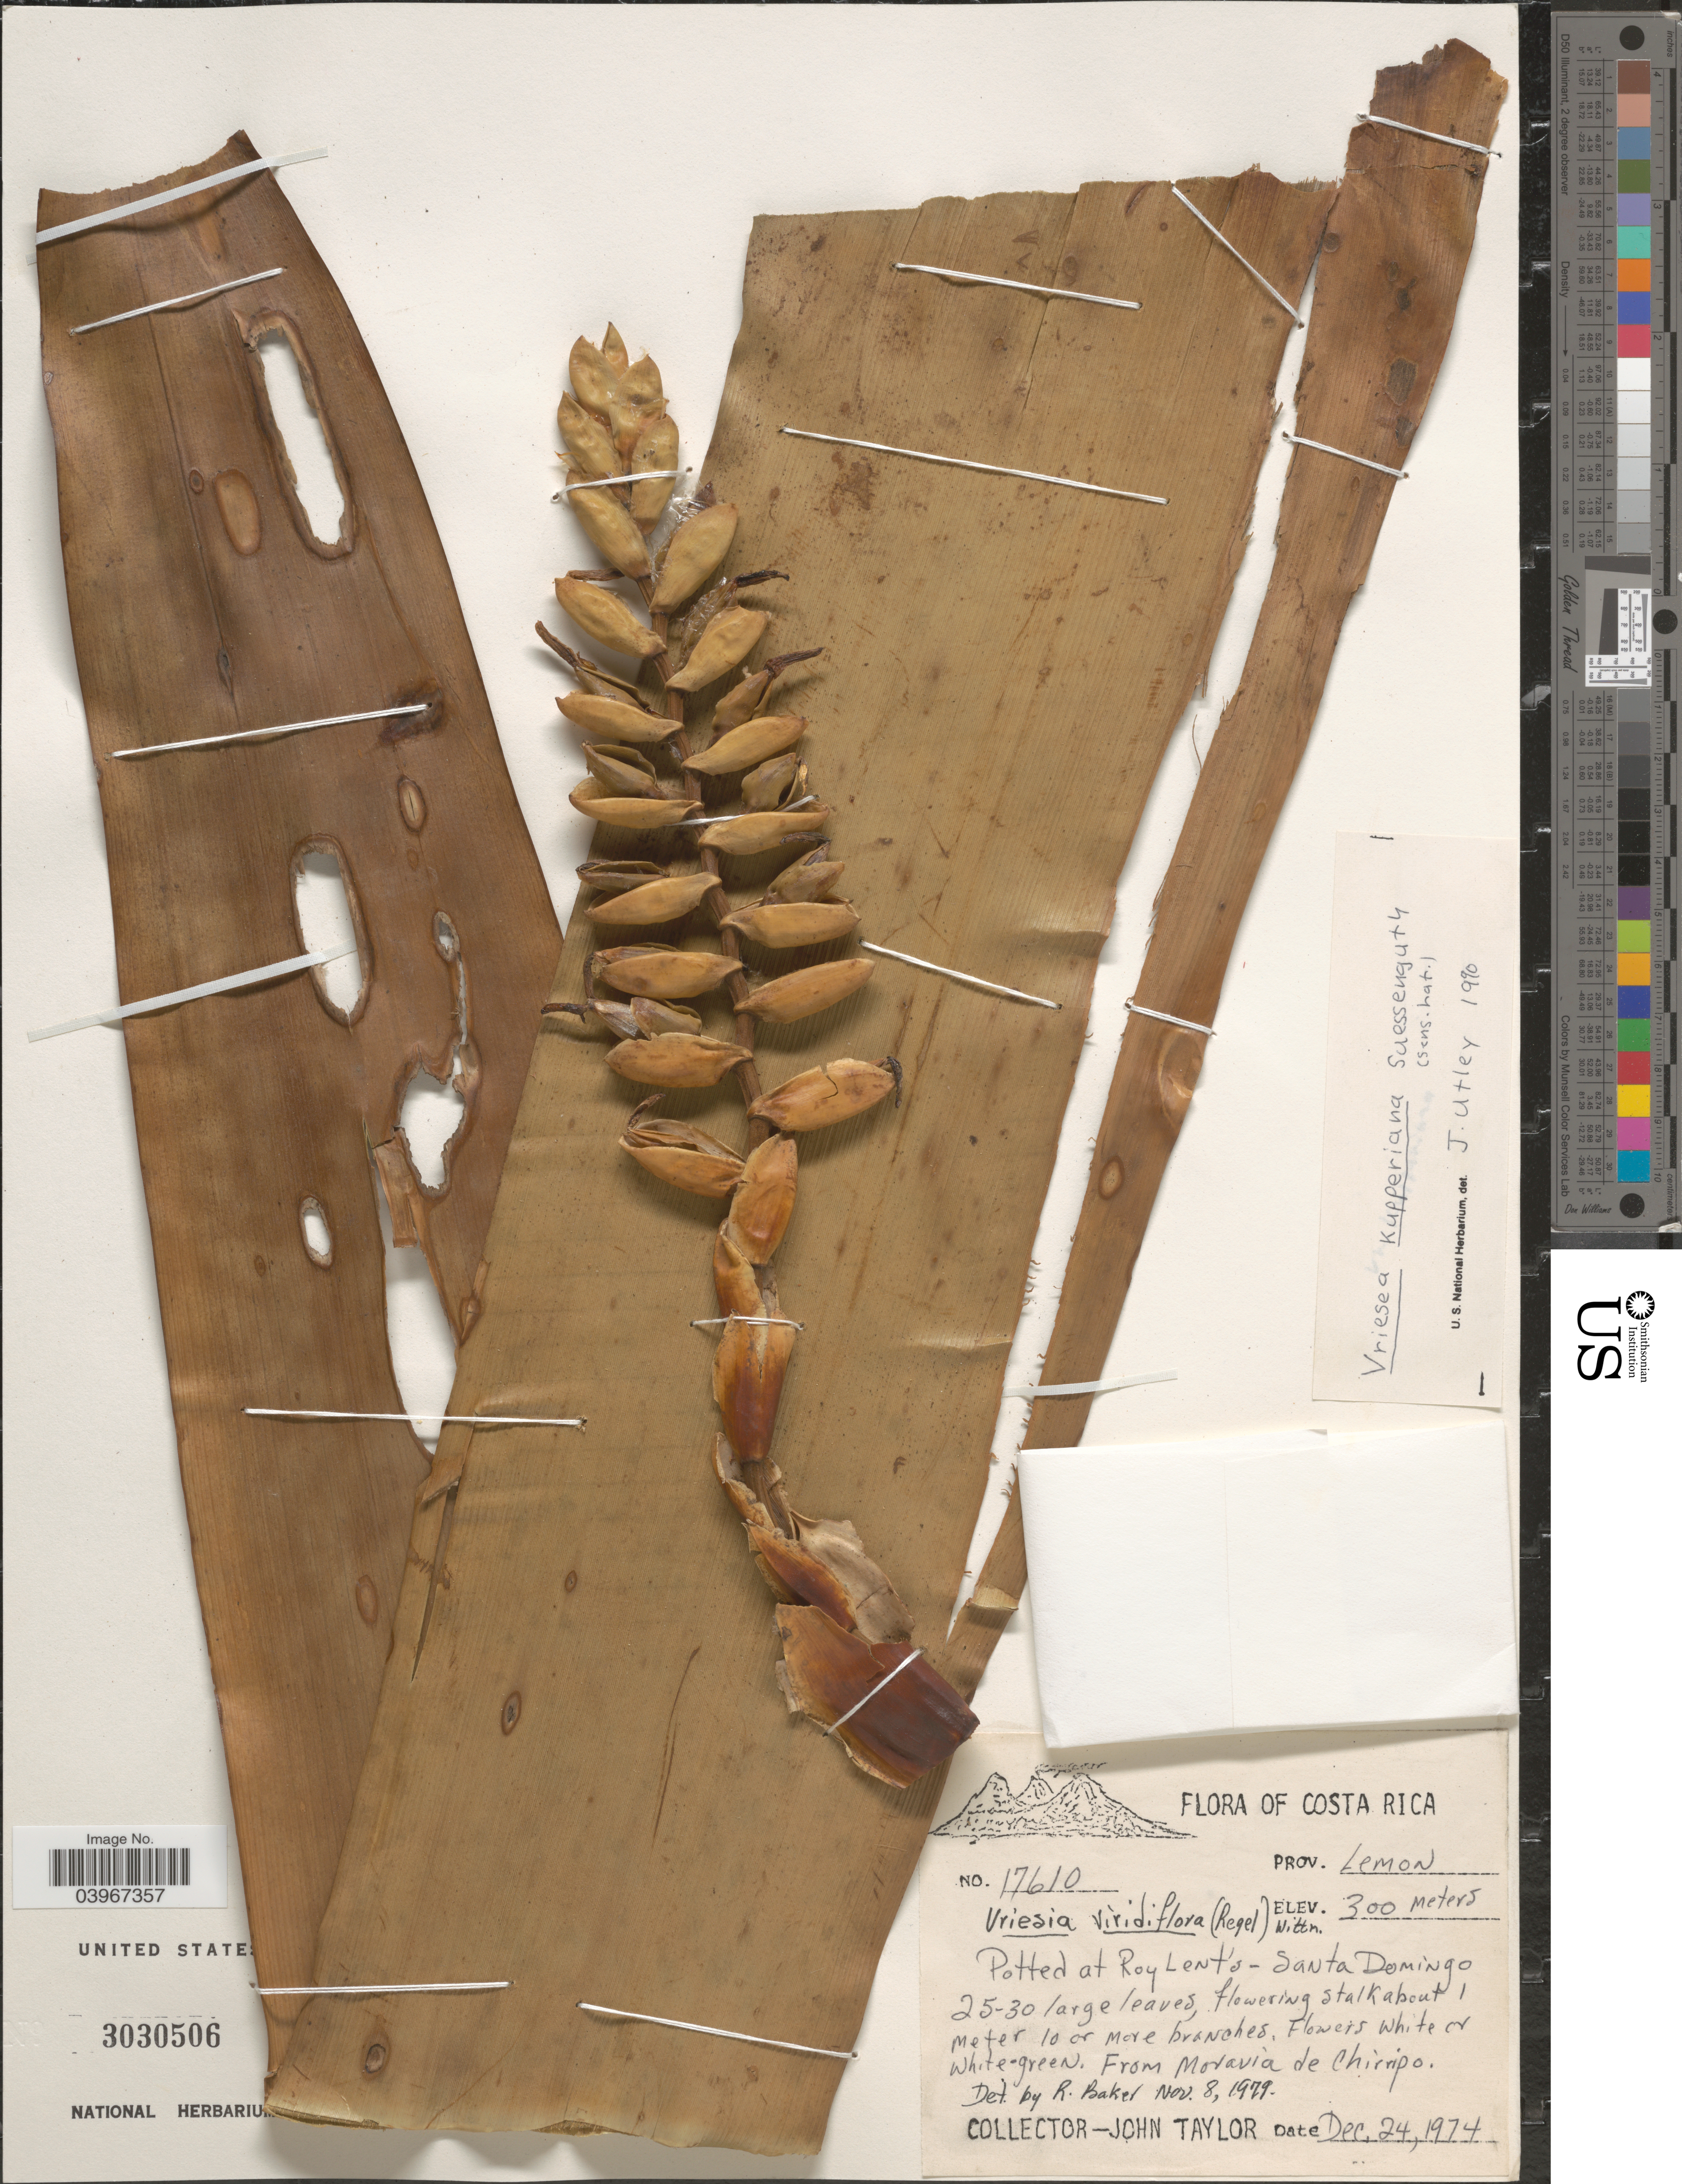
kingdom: Plantae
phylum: Tracheophyta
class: Liliopsida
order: Poales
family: Bromeliaceae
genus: Werauhia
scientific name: Werauhia kupperiana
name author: (Suess.) J.R. Grant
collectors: J. Taylor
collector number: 17610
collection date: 1974-12-24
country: Costa Rica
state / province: Limón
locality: Prov. Lemon. Potted at Roy Lent's - Santa Domingo. From Moravia de Chirripo.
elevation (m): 300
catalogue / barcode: US 3030506